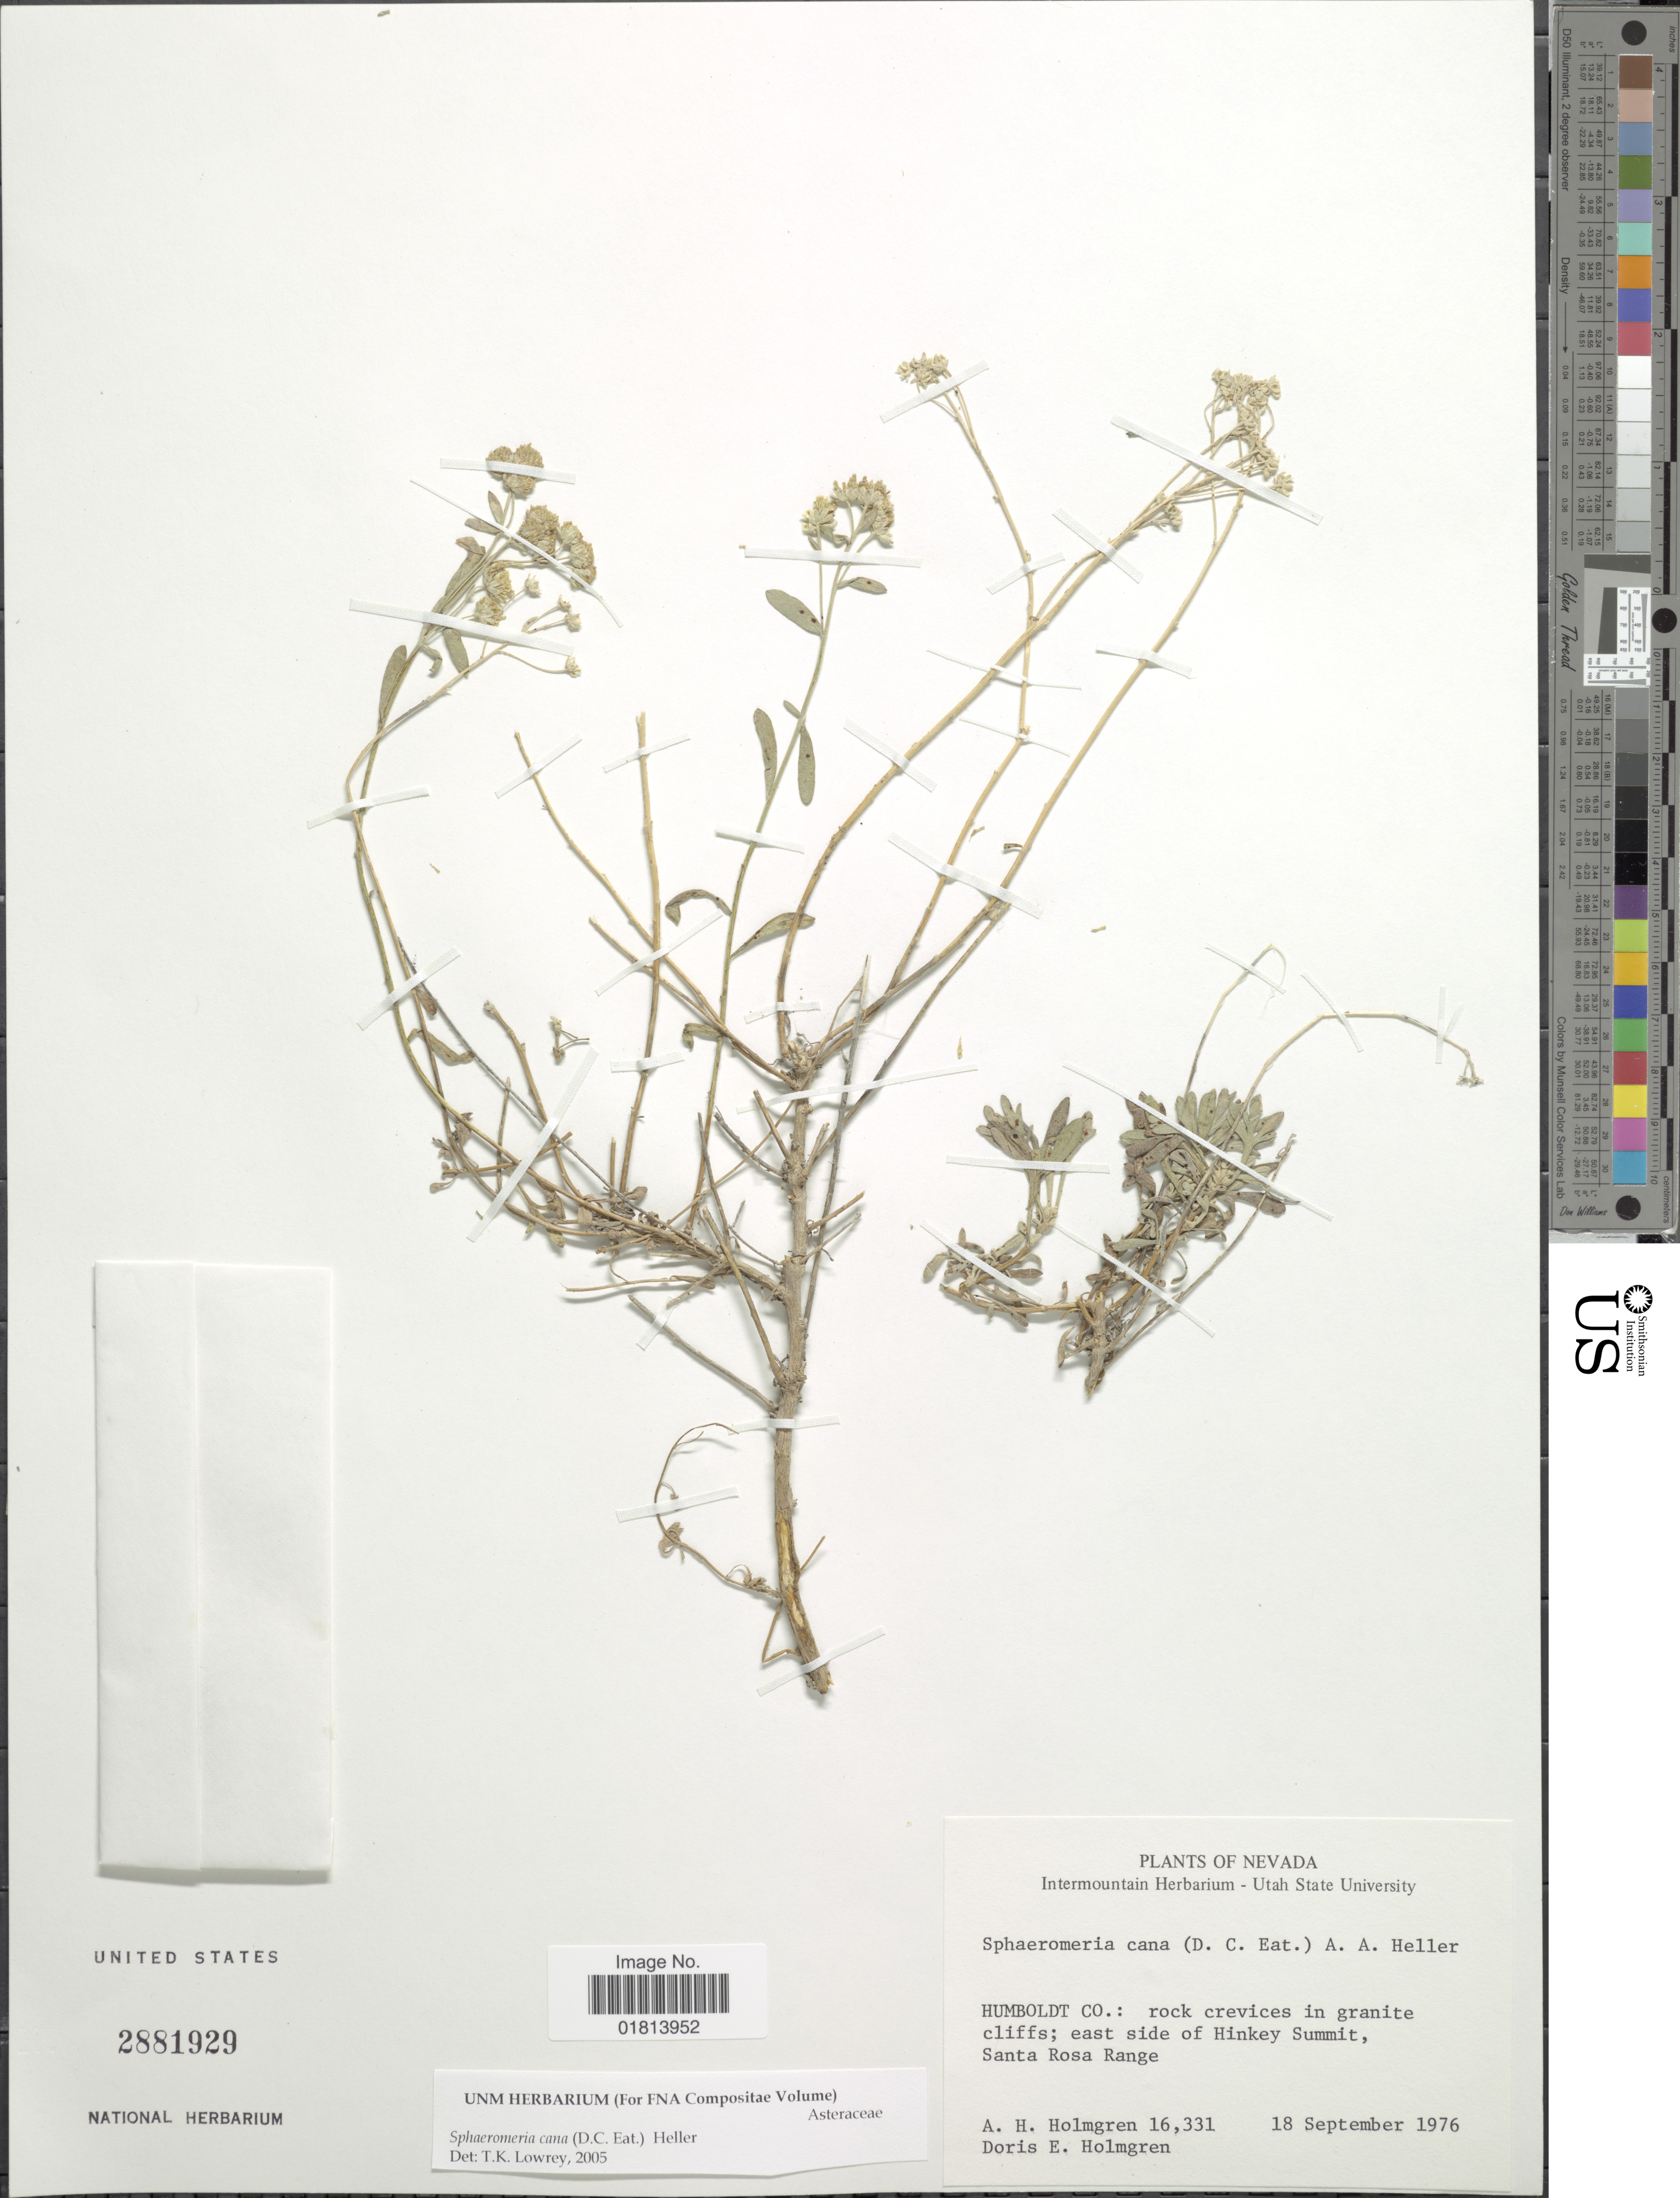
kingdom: Plantae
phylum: Tracheophyta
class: Magnoliopsida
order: Asterales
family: Asteraceae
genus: Sphaeromeria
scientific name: Sphaeromeria cana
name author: (D.C. Eaton) A. Heller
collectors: A. H. Holmgren & D. E. Holmgren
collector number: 16331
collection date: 1976-09-18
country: United States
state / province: Nevada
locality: Humboldt Co.: rock crevices in granite cliffs, east side of Hinkey Summit, Santa Rosa Range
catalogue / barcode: US 2881929